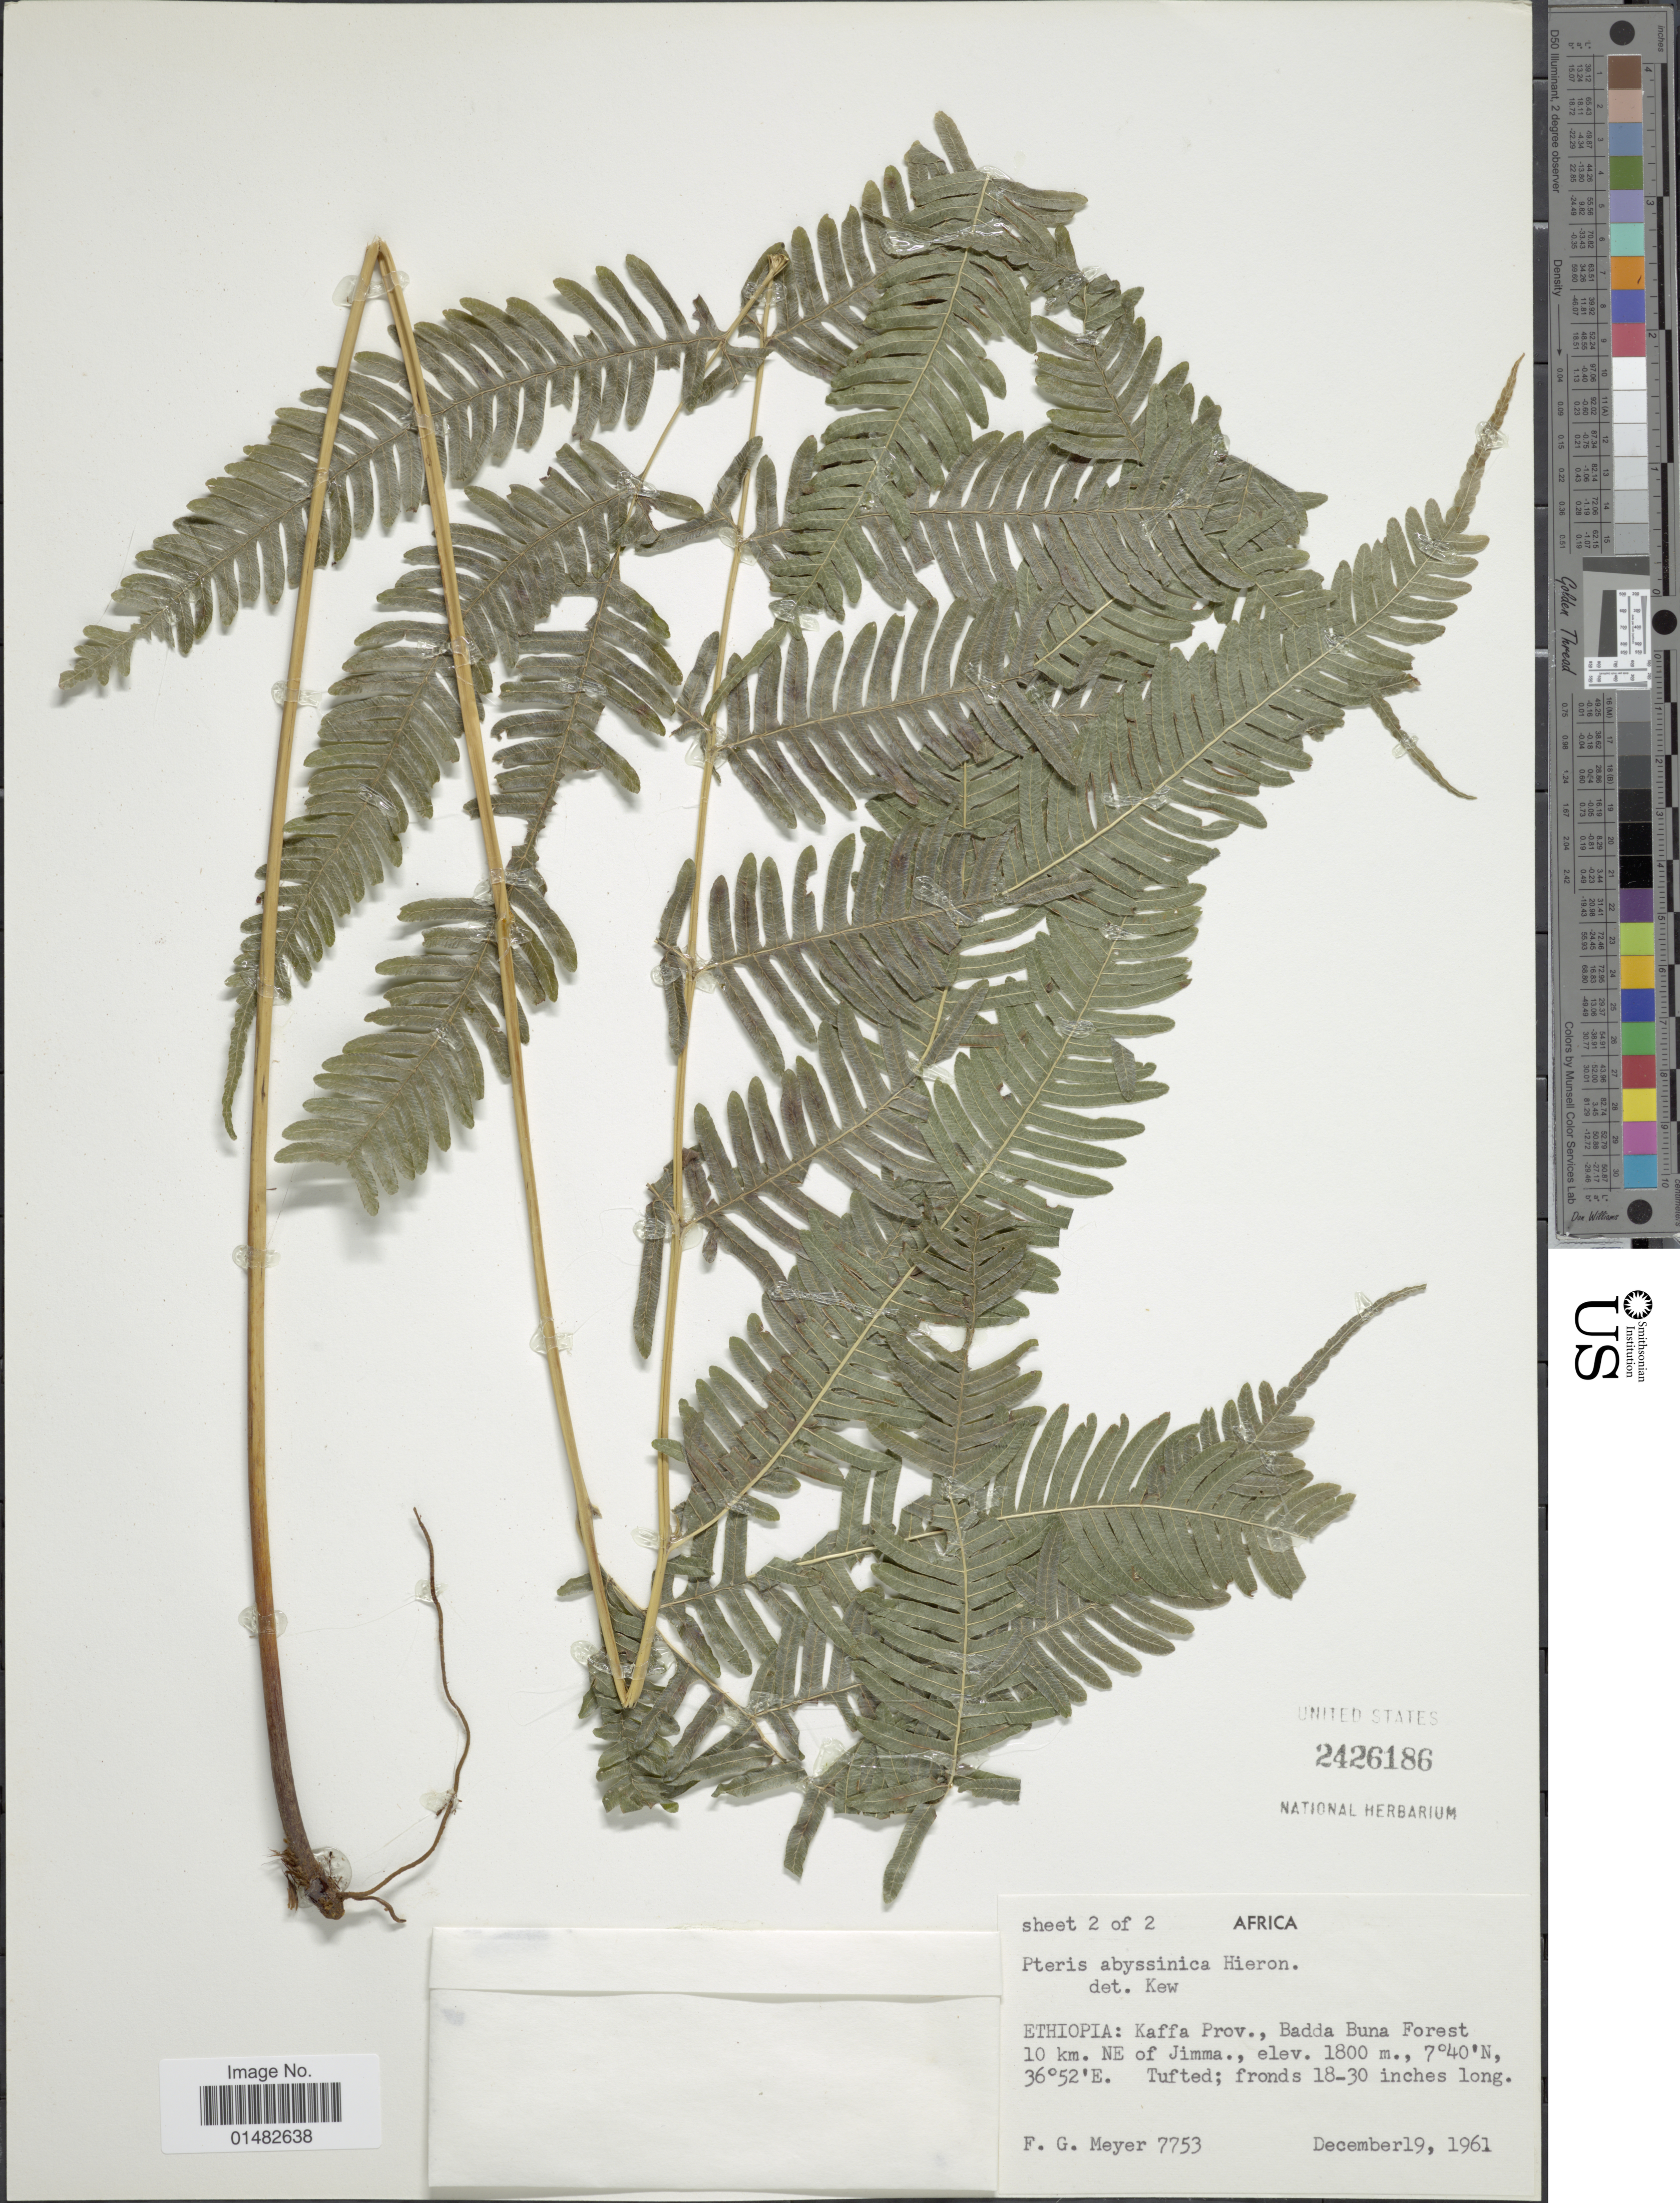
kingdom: Plantae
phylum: Tracheophyta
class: Polypodiopsida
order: Polypodiales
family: Pteridaceae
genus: Pteris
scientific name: Pteris abyssinica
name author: Hieron.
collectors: F. G. Meyer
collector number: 7753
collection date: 1961-12-19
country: Ethiopia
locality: Kaffa Province, Badda Buna Fores, 10 km. N.E. of Jimma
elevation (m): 1800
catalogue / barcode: US 2426186